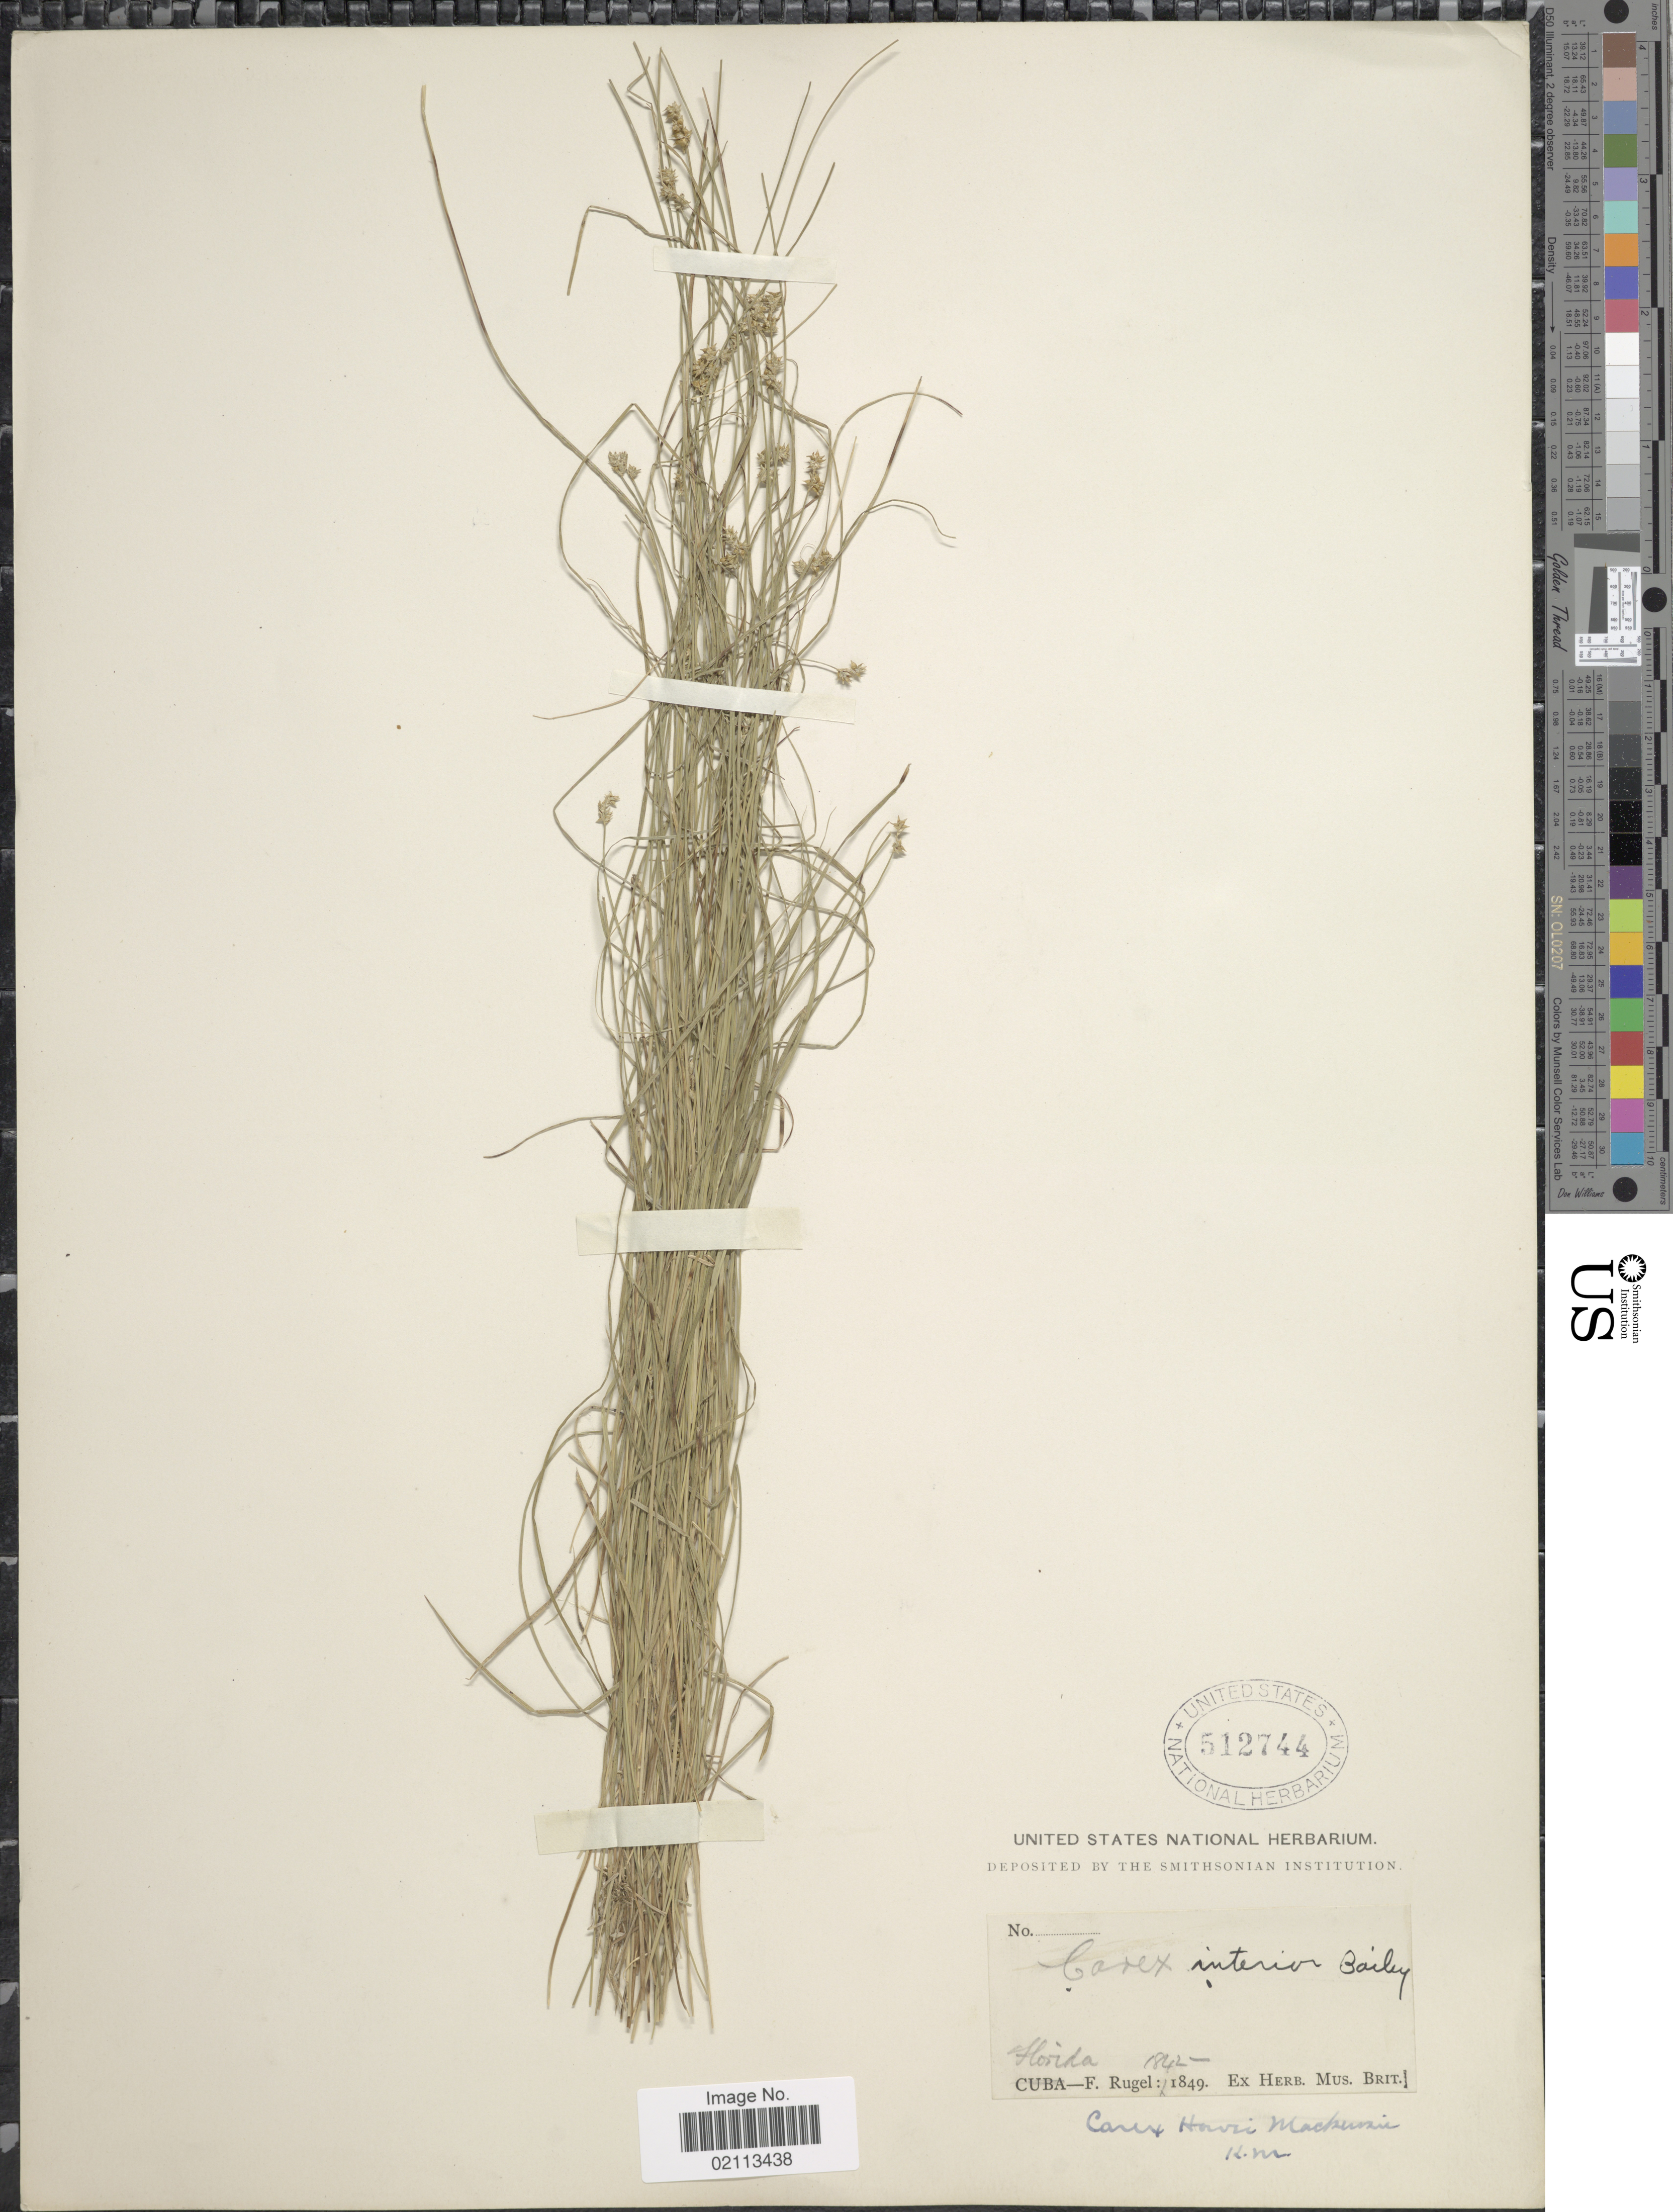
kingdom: Plantae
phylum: Tracheophyta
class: Liliopsida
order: Poales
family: Cyperaceae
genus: Carex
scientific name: Carex howei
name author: Mack.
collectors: F. Rugel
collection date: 1842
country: United States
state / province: Florida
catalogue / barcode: US 512744